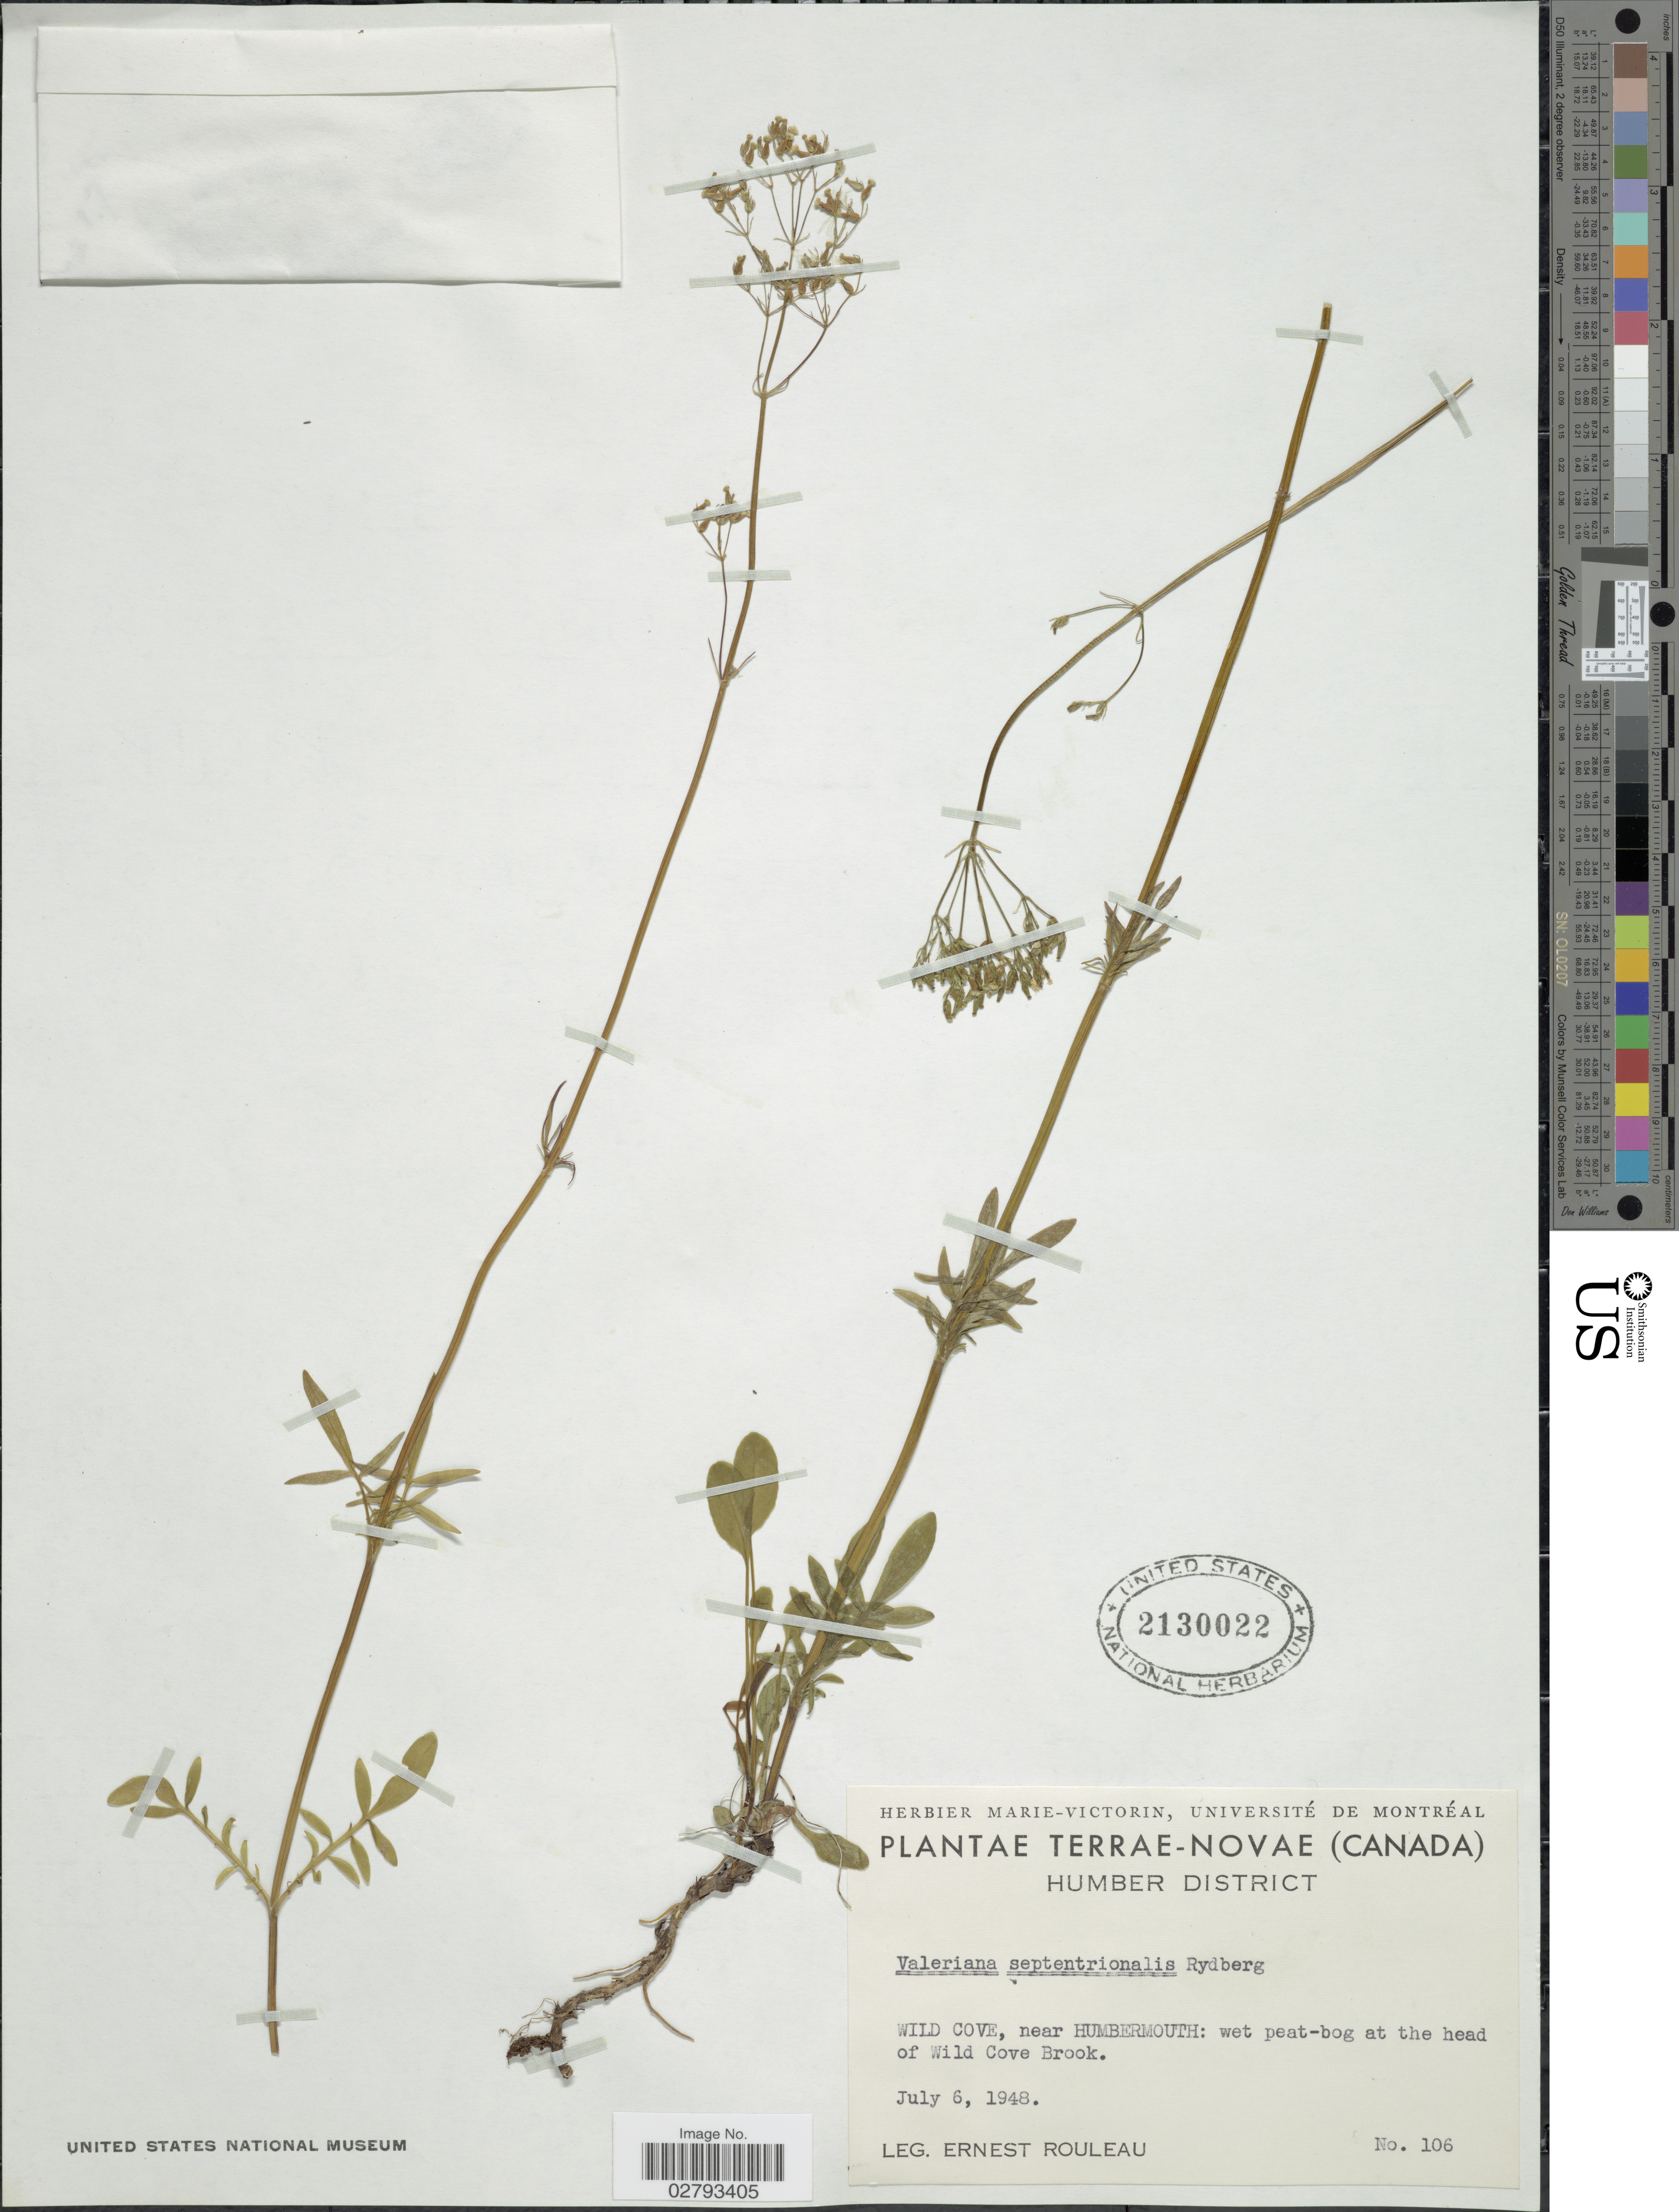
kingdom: Plantae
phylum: Tracheophyta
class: Magnoliopsida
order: Dipsacales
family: Caprifoliaceae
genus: Valeriana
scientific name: Valeriana septentrionalis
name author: Rydb.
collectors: E. Rouleau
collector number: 106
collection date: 1948-07-06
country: Canada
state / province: Newfoundland and Labrador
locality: Terrae-Novae. Humber District. Wild Cove, near Humbermouth: wet peat-bog at the head of Wild Cove Brook.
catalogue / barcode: US 2130022